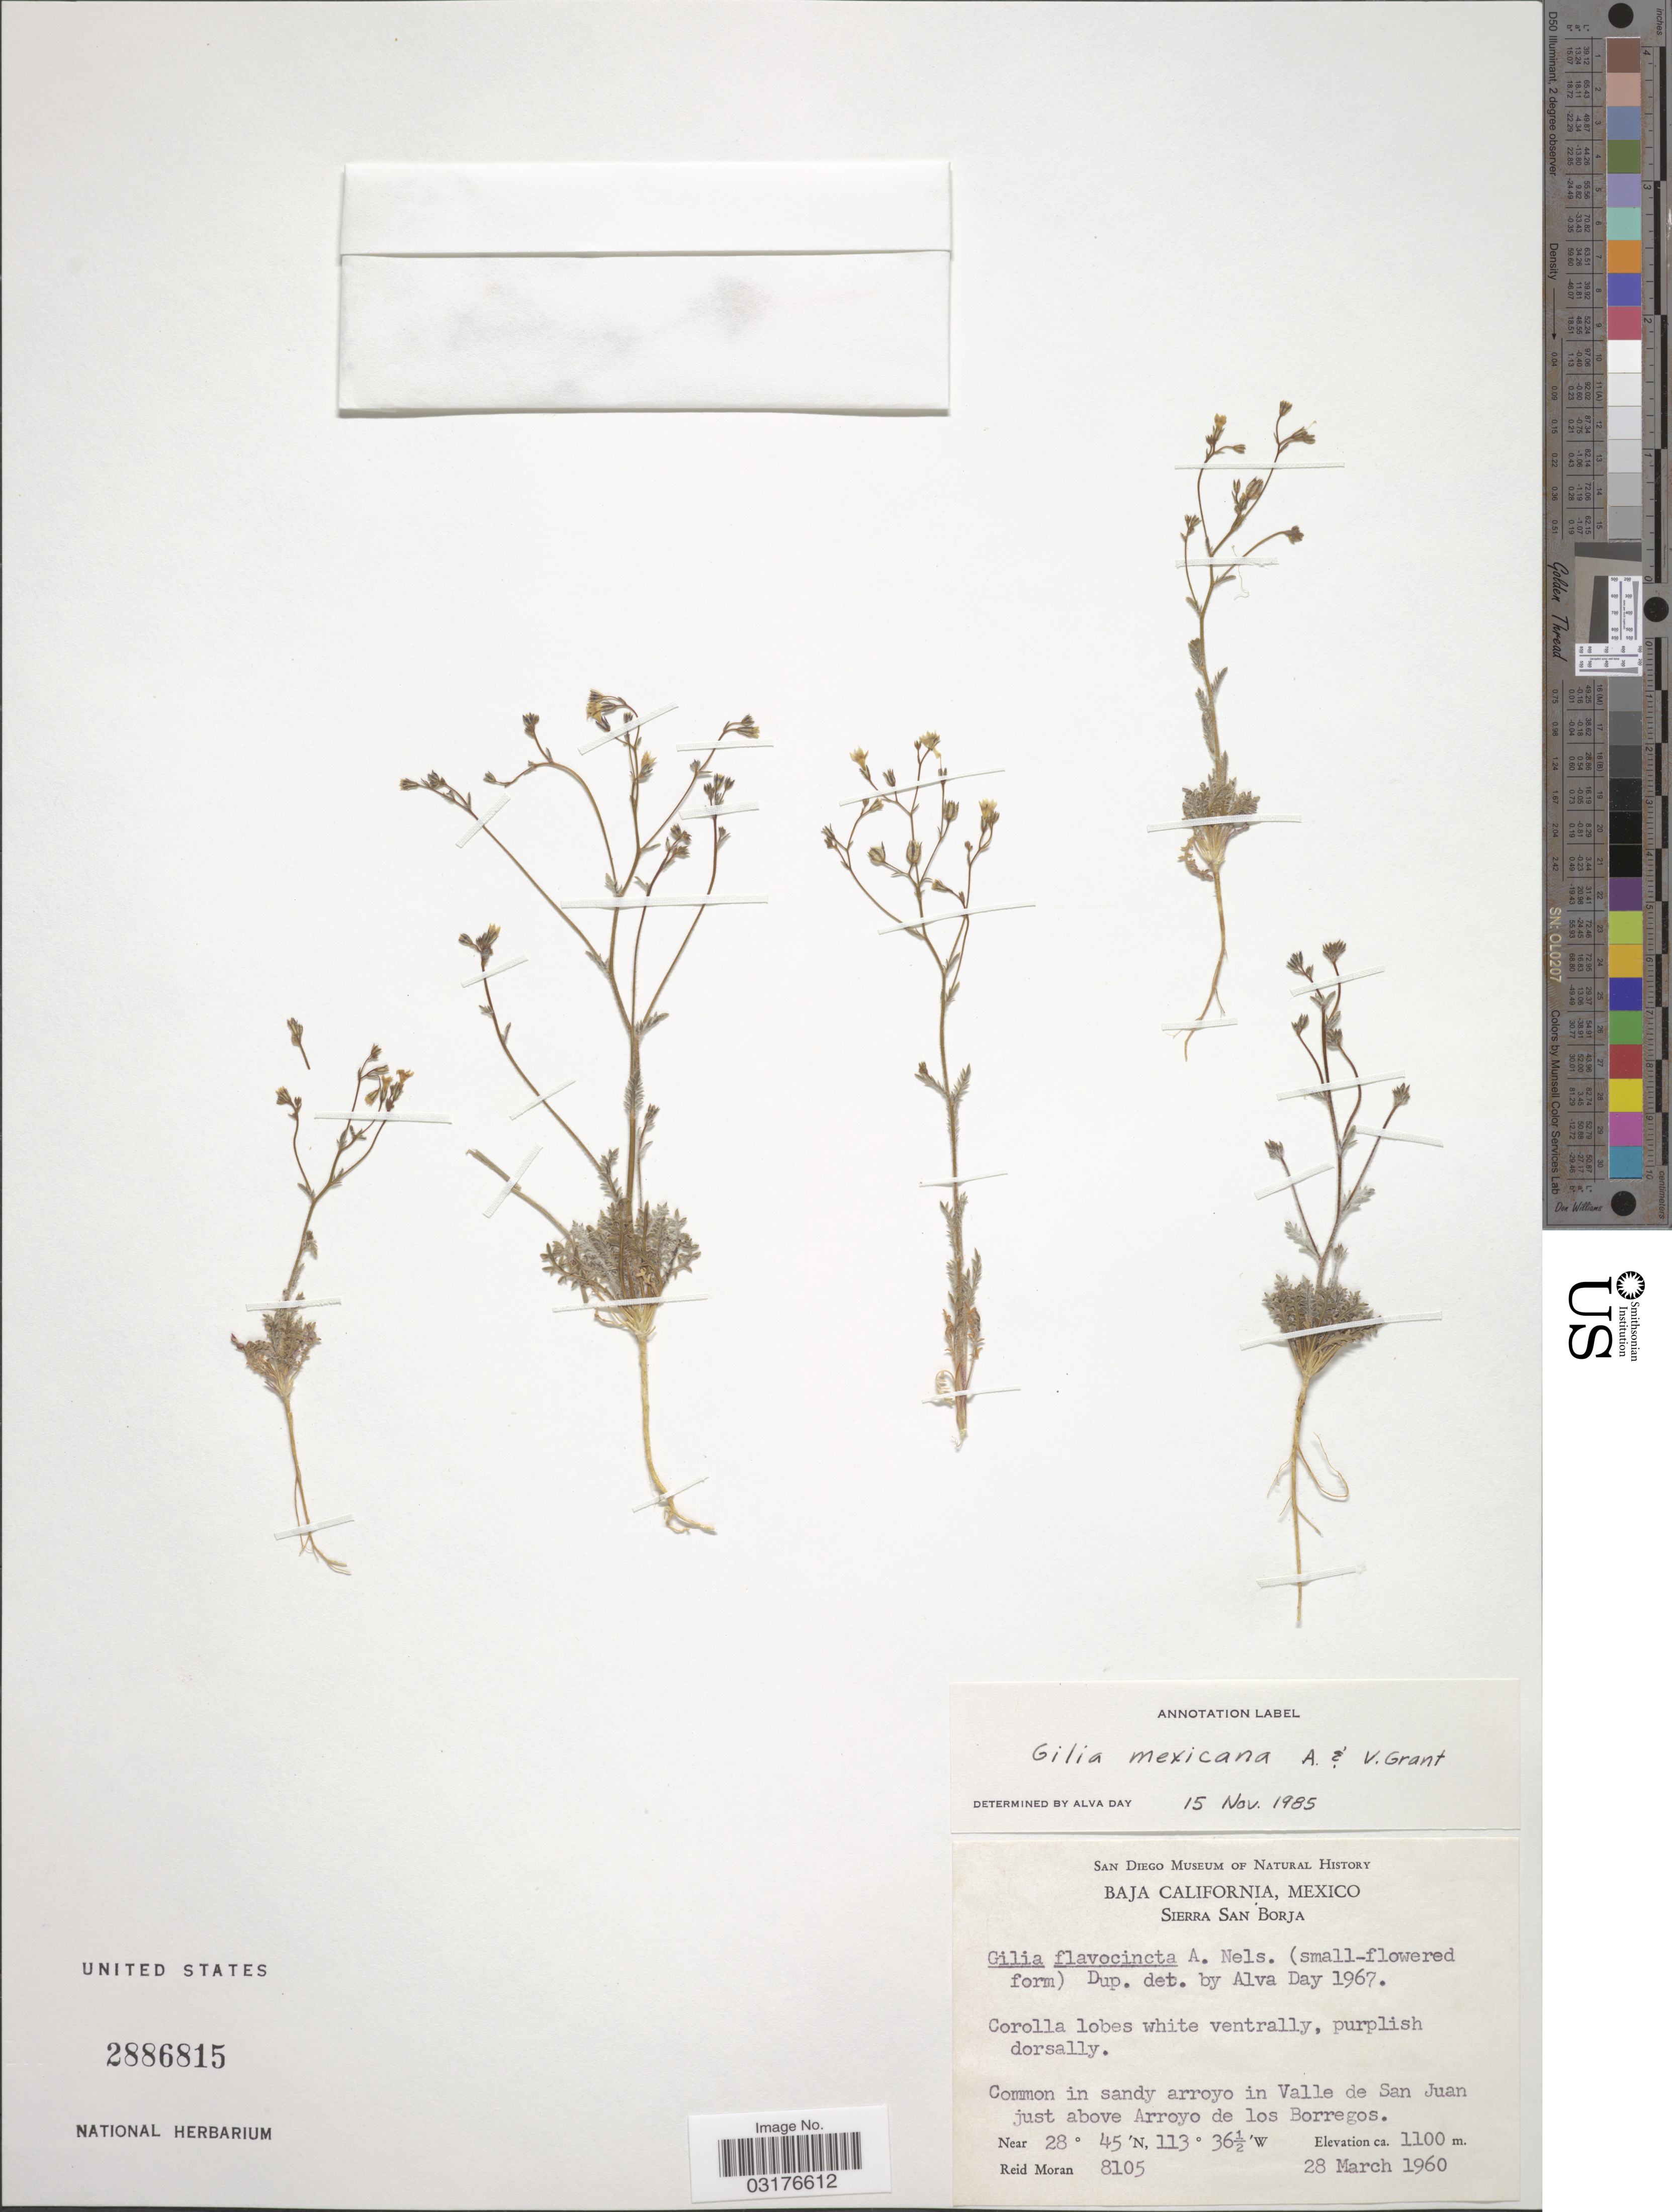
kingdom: Plantae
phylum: Tracheophyta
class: Magnoliopsida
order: Ericales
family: Polemoniaceae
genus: Gilia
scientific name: Gilia mexicana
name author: A.D. Grant & V.E. Grant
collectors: R. Moran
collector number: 8105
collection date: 1960-03-28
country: Mexico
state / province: Baja California Norte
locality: Sierra San Borja. Common in sandy arroyo in Valle de San Juan just above Arroyo de los Borregos.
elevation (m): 1100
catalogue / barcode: US 2886815